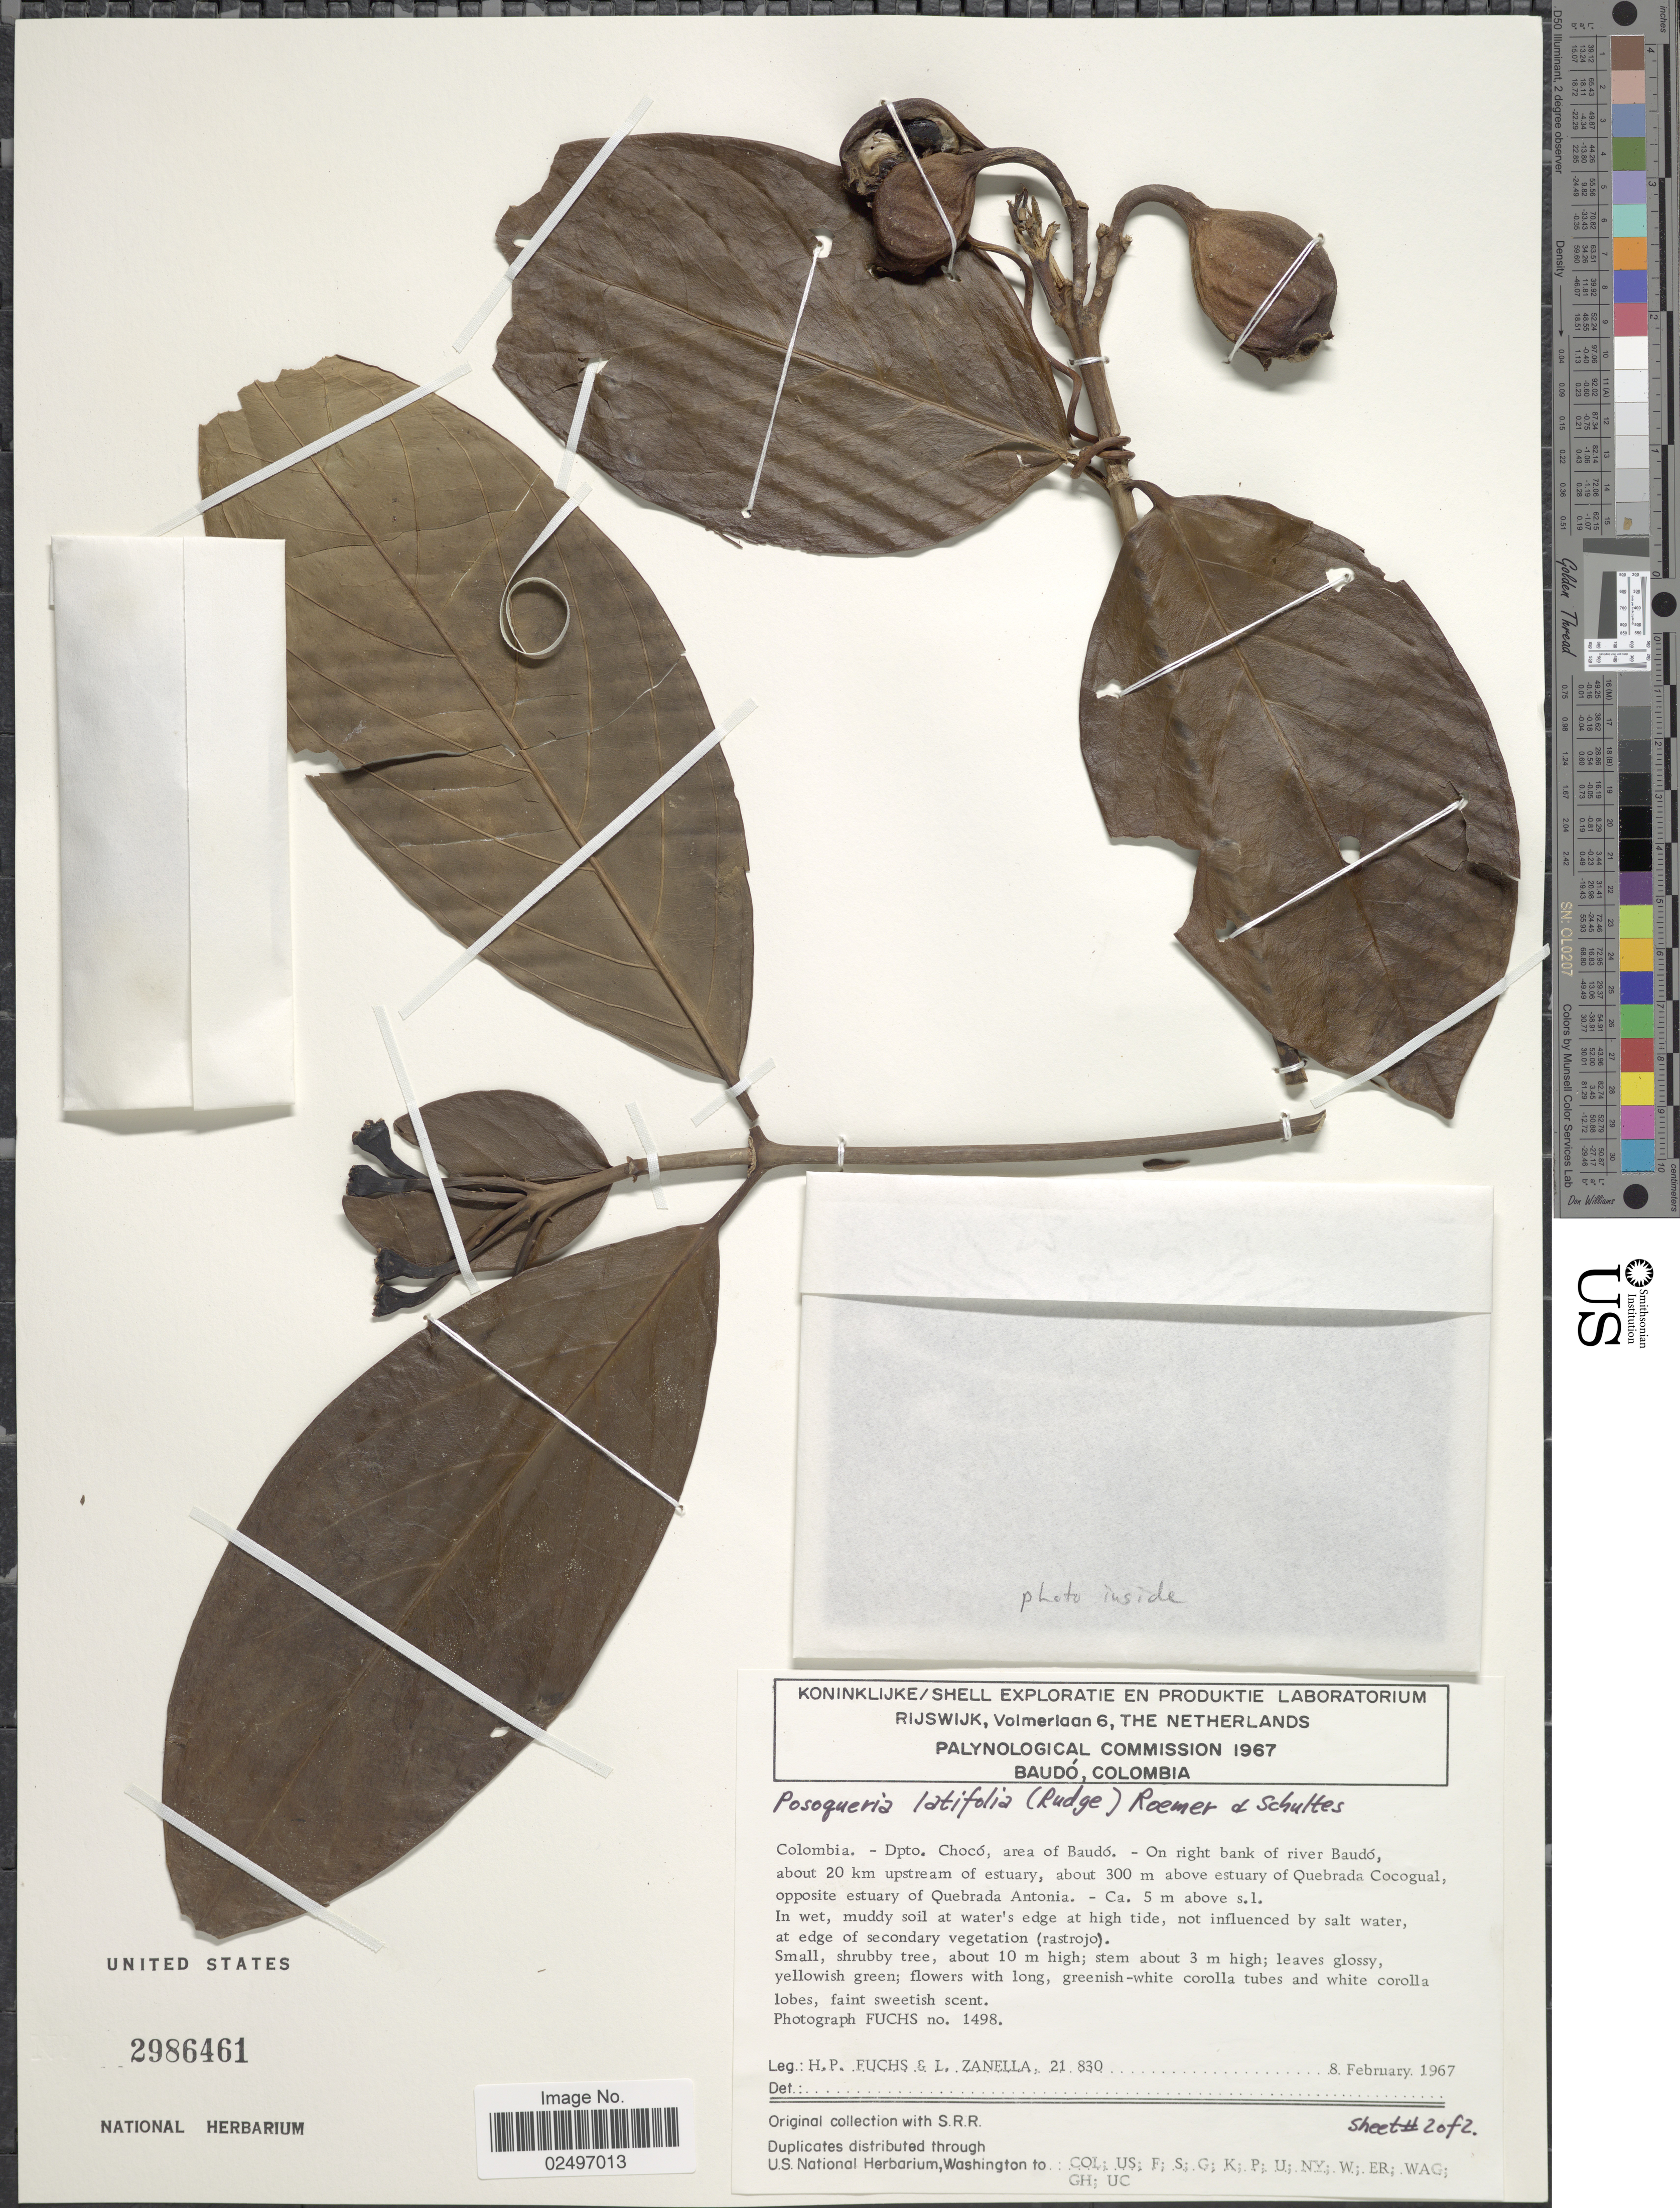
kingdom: Plantae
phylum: Tracheophyta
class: Magnoliopsida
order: Gentianales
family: Rubiaceae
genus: Posoqueria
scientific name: Posoqueria latifolia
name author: (Rudge) Roem. & Schult.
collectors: H. P. Fuchs & L. Zanella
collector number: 21830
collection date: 1967-02-08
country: Colombia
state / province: Chocó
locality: Dpto. Chocó, area of Baudó - On right bank of river Baudó, about 20 km upstream of estuary, about 300 m above estuary of Quebrada Cocogual, opposite estuary of Quebrada Antonia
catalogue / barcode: US 2986461